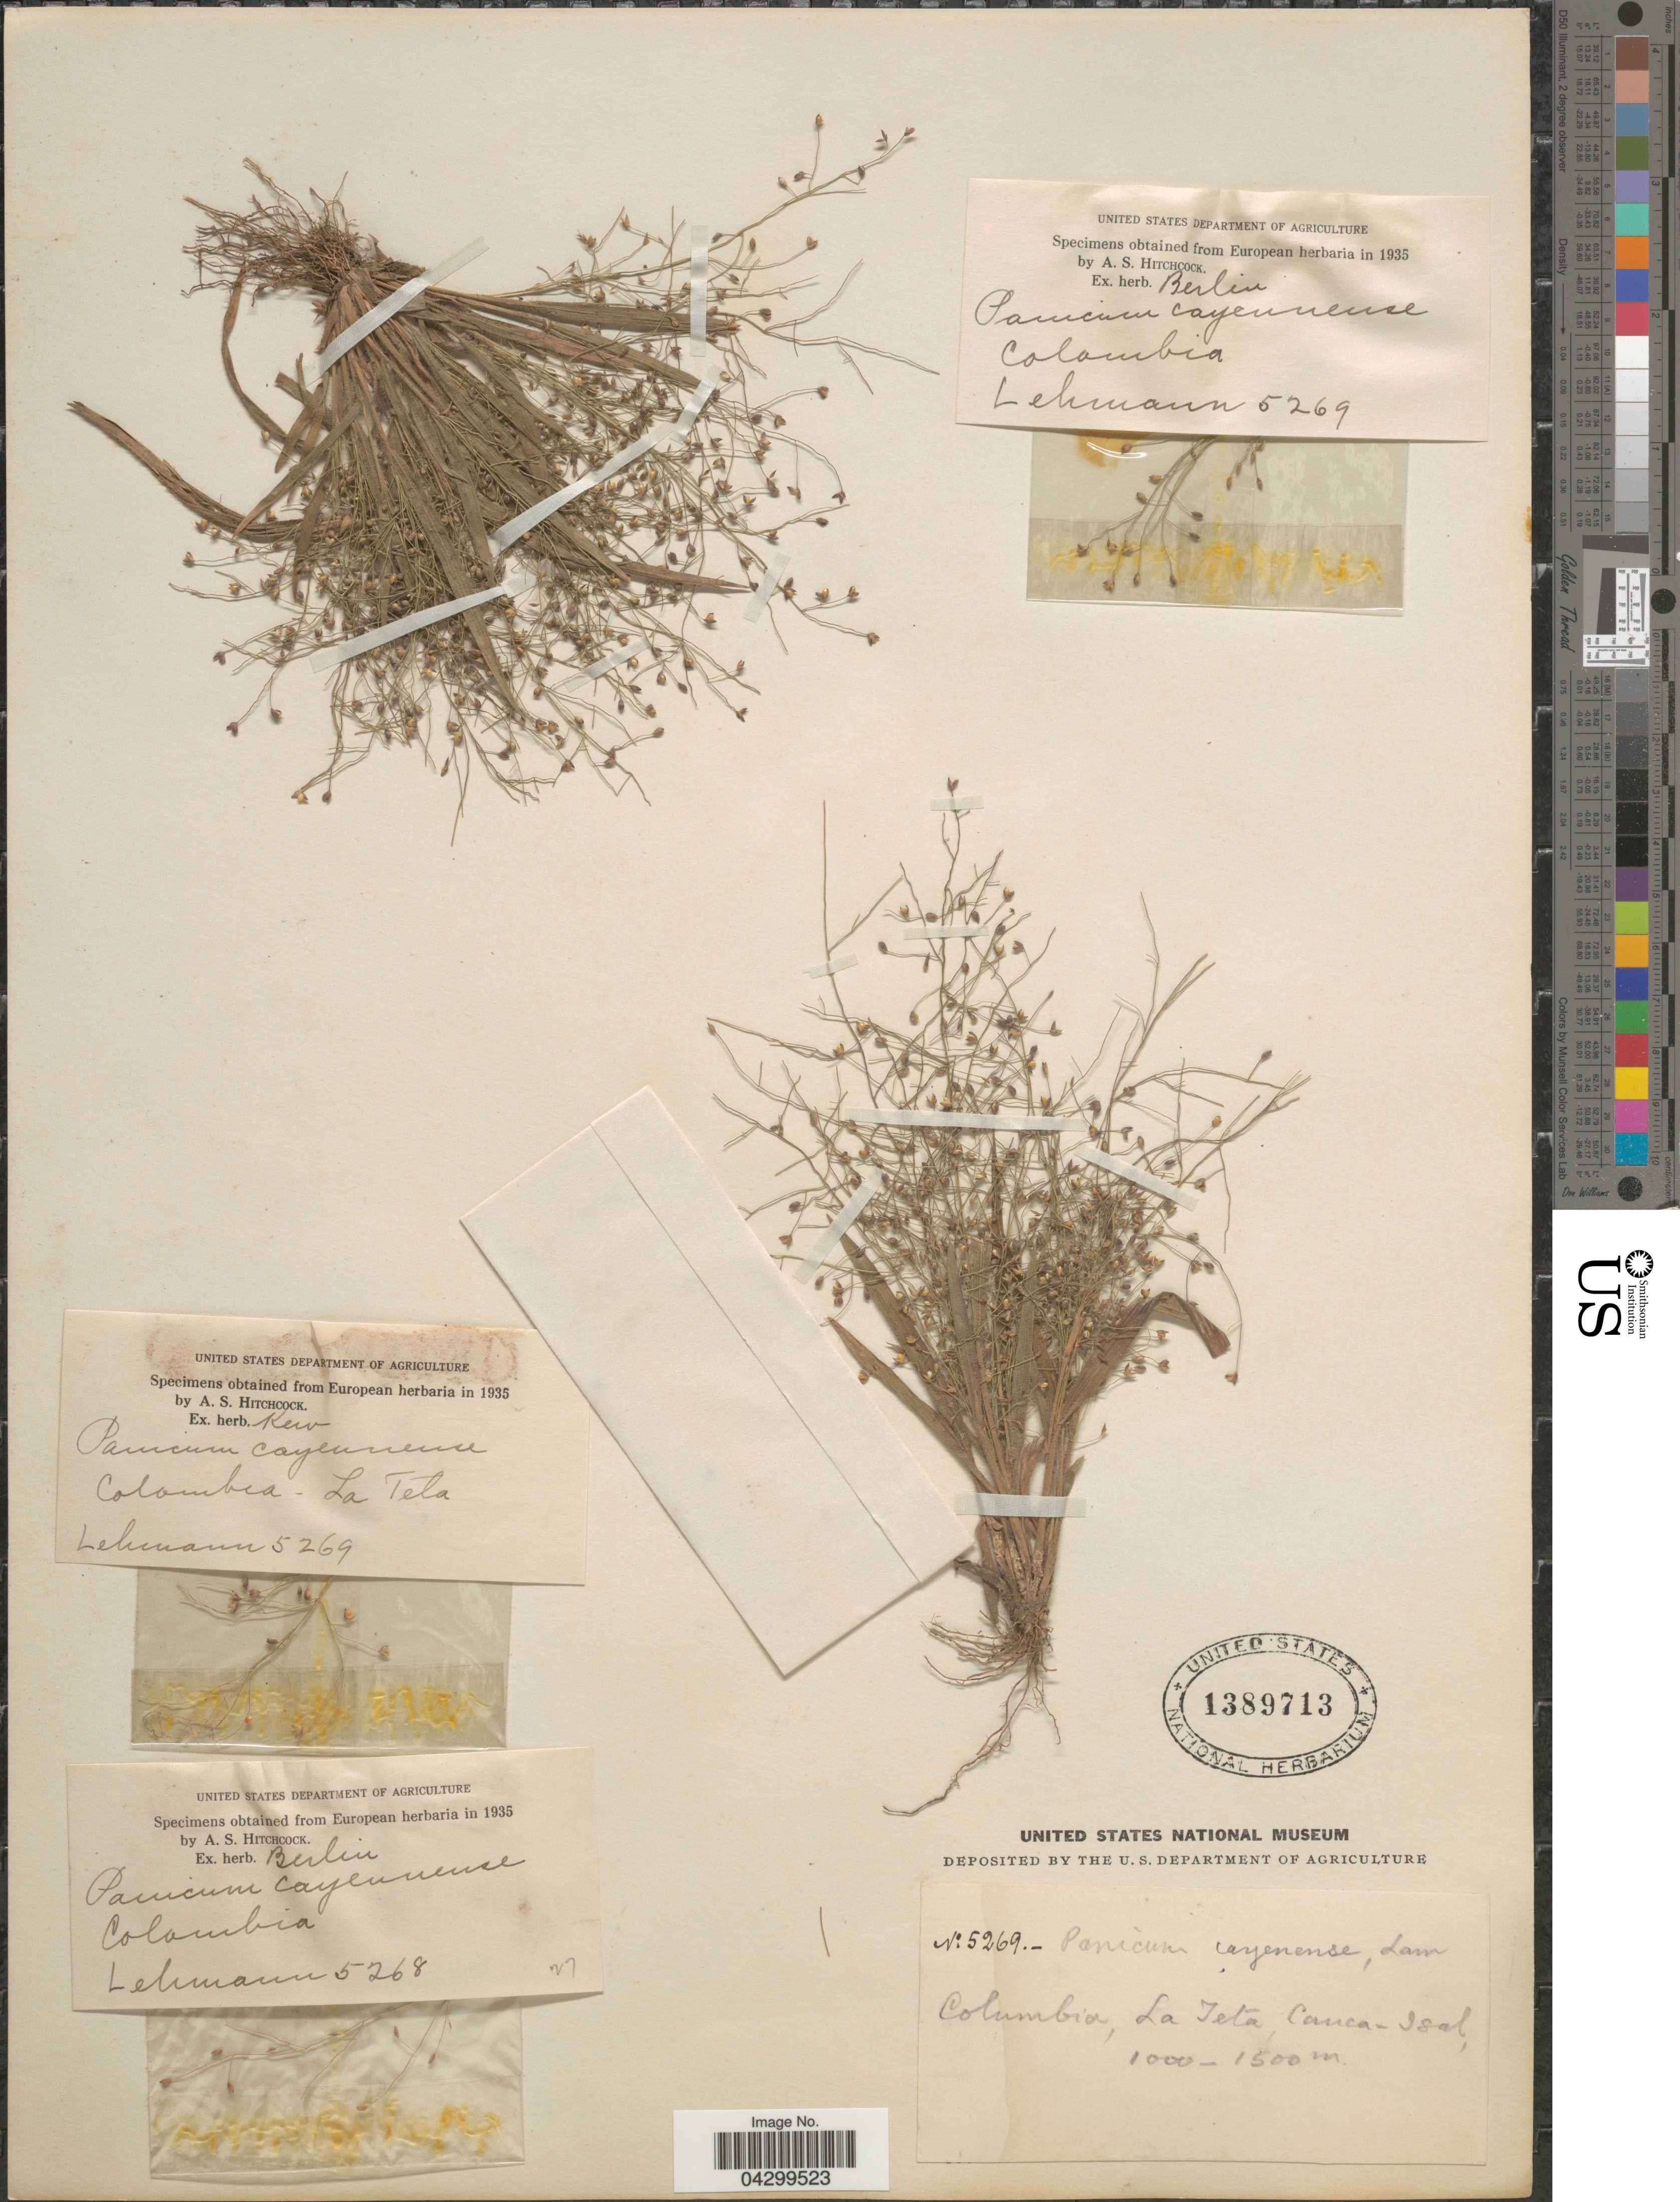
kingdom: Plantae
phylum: Tracheophyta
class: Liliopsida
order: Poales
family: Poaceae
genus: Panicum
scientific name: Panicum cayennense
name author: Lam.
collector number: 5269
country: Colombia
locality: La Tela. Cauca-Isal.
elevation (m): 1000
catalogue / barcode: US 1389713